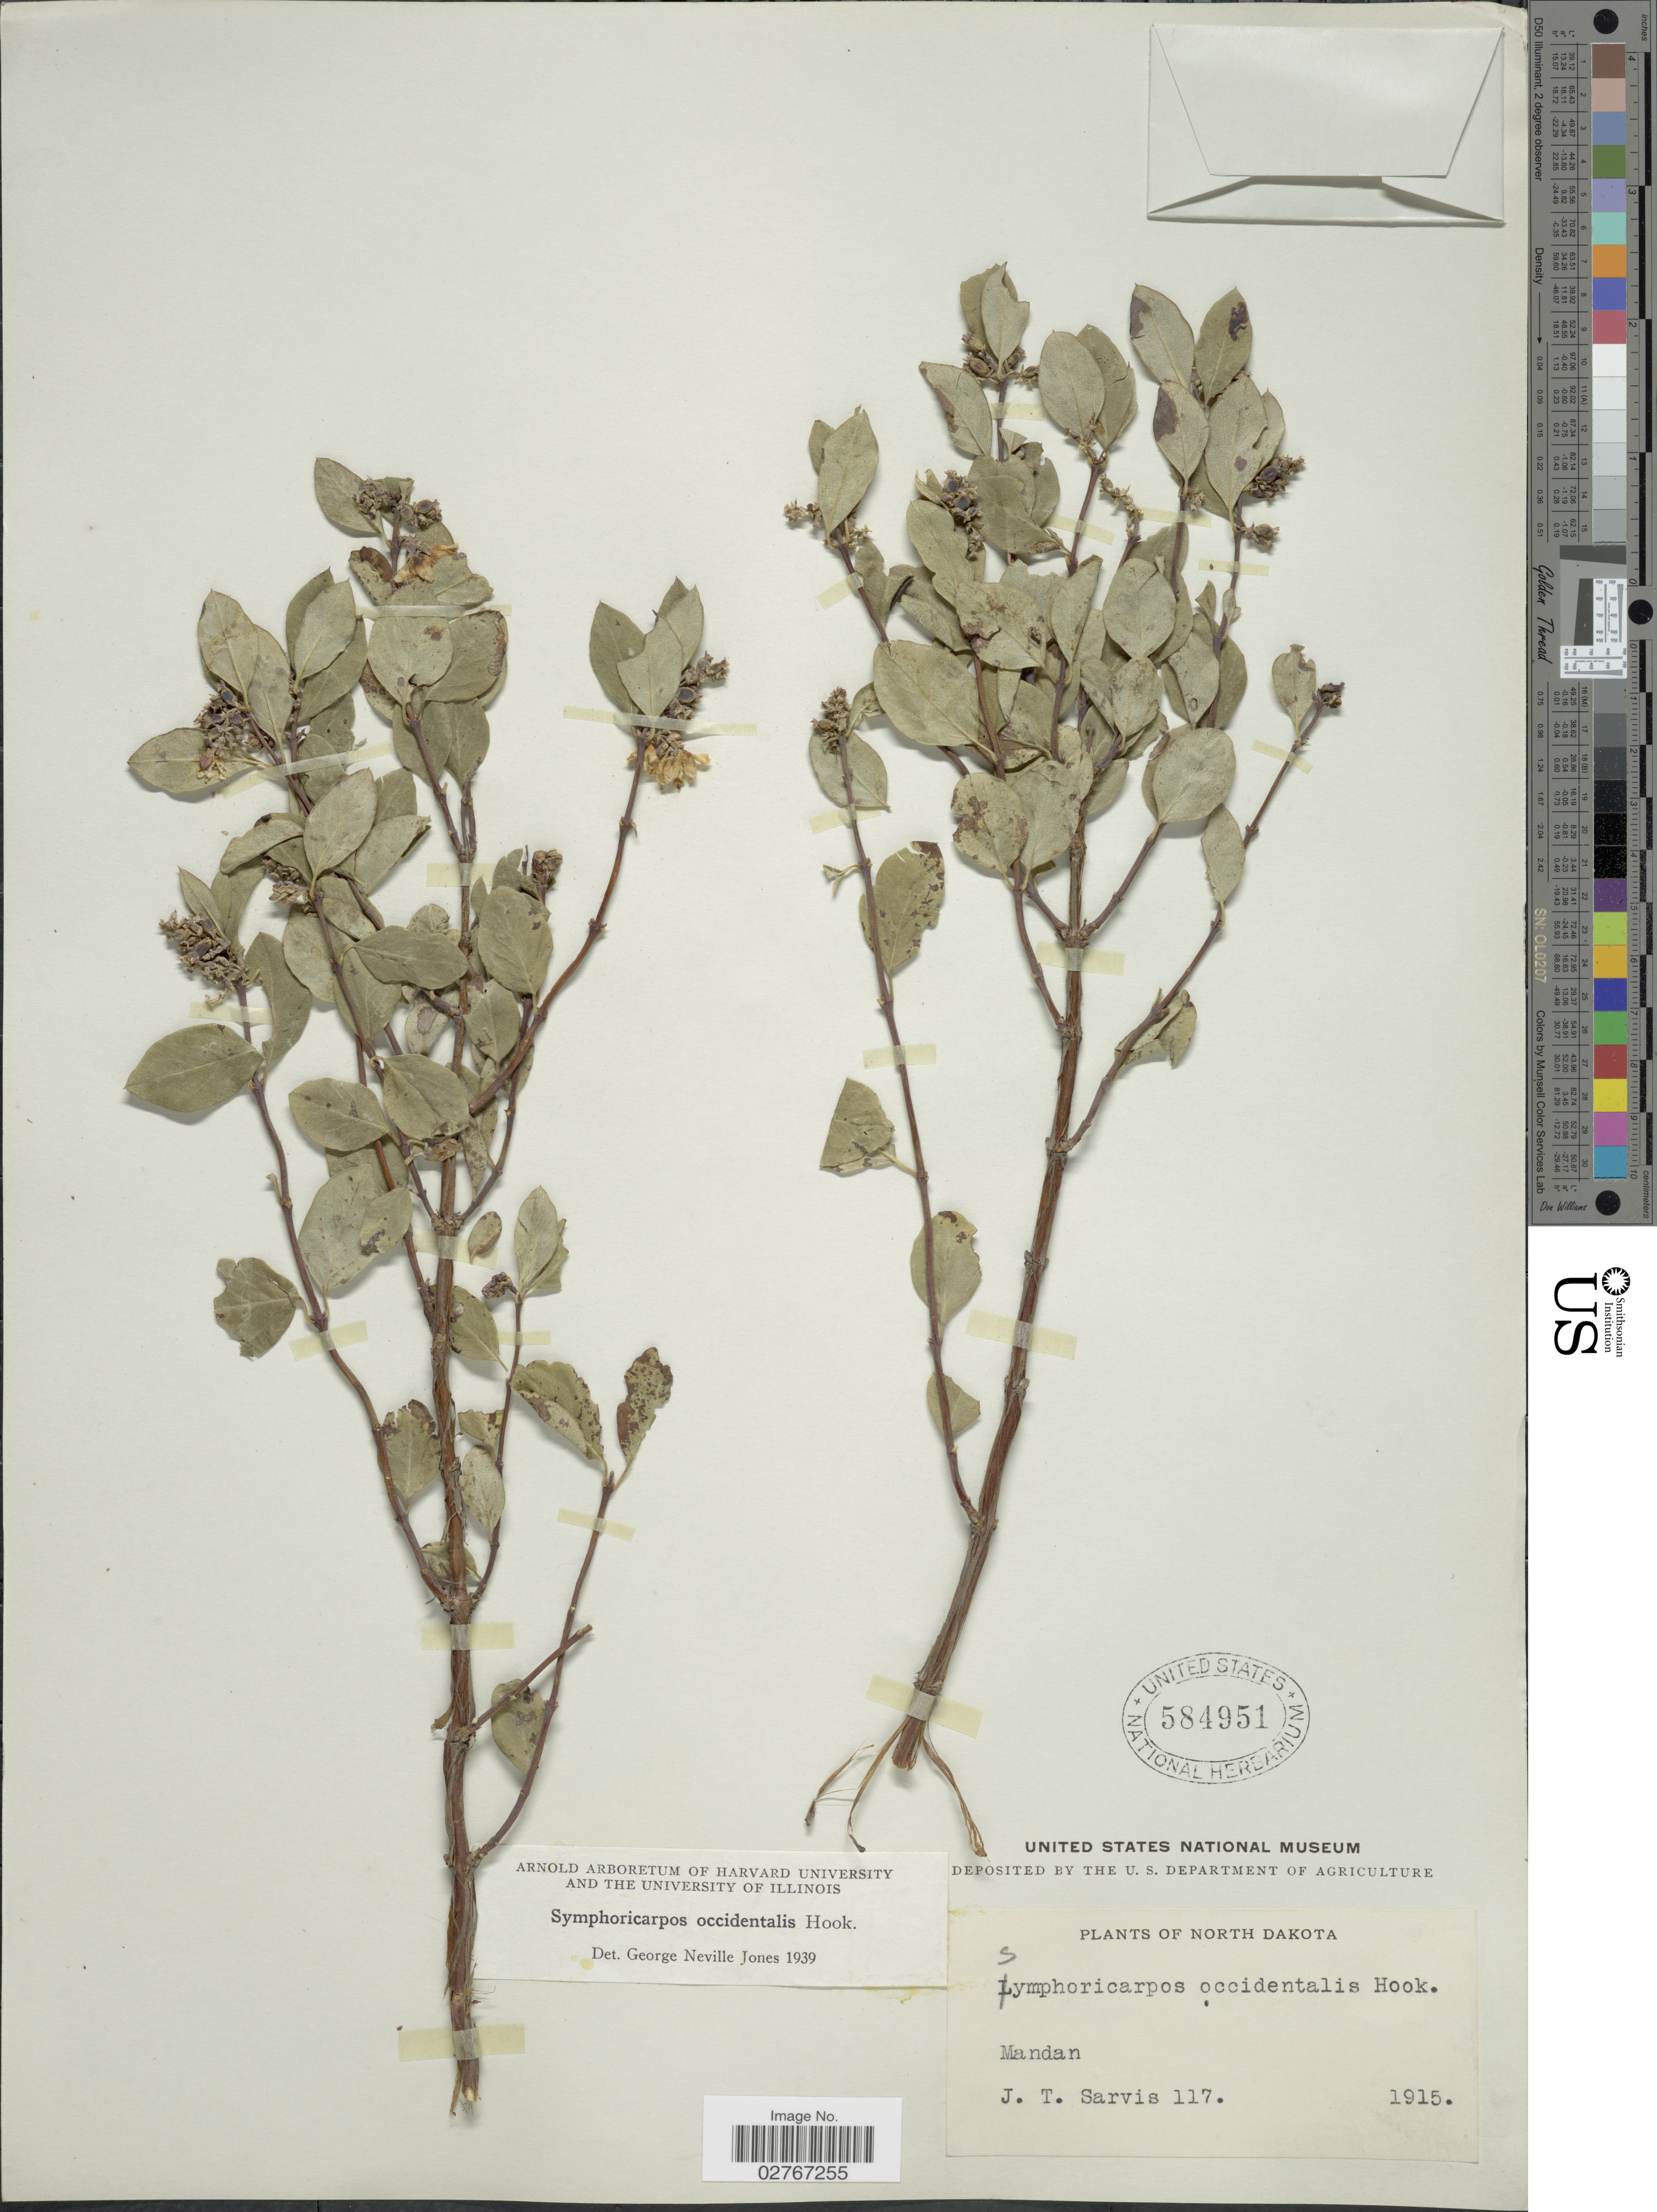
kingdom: Plantae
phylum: Tracheophyta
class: Magnoliopsida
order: Dipsacales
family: Caprifoliaceae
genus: Symphoricarpos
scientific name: Symphoricarpos occidentalis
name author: (R. Br.) Hook.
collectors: J. Sarvis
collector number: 117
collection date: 1915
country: United States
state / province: North Dakota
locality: Mandan.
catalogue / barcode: US 584951